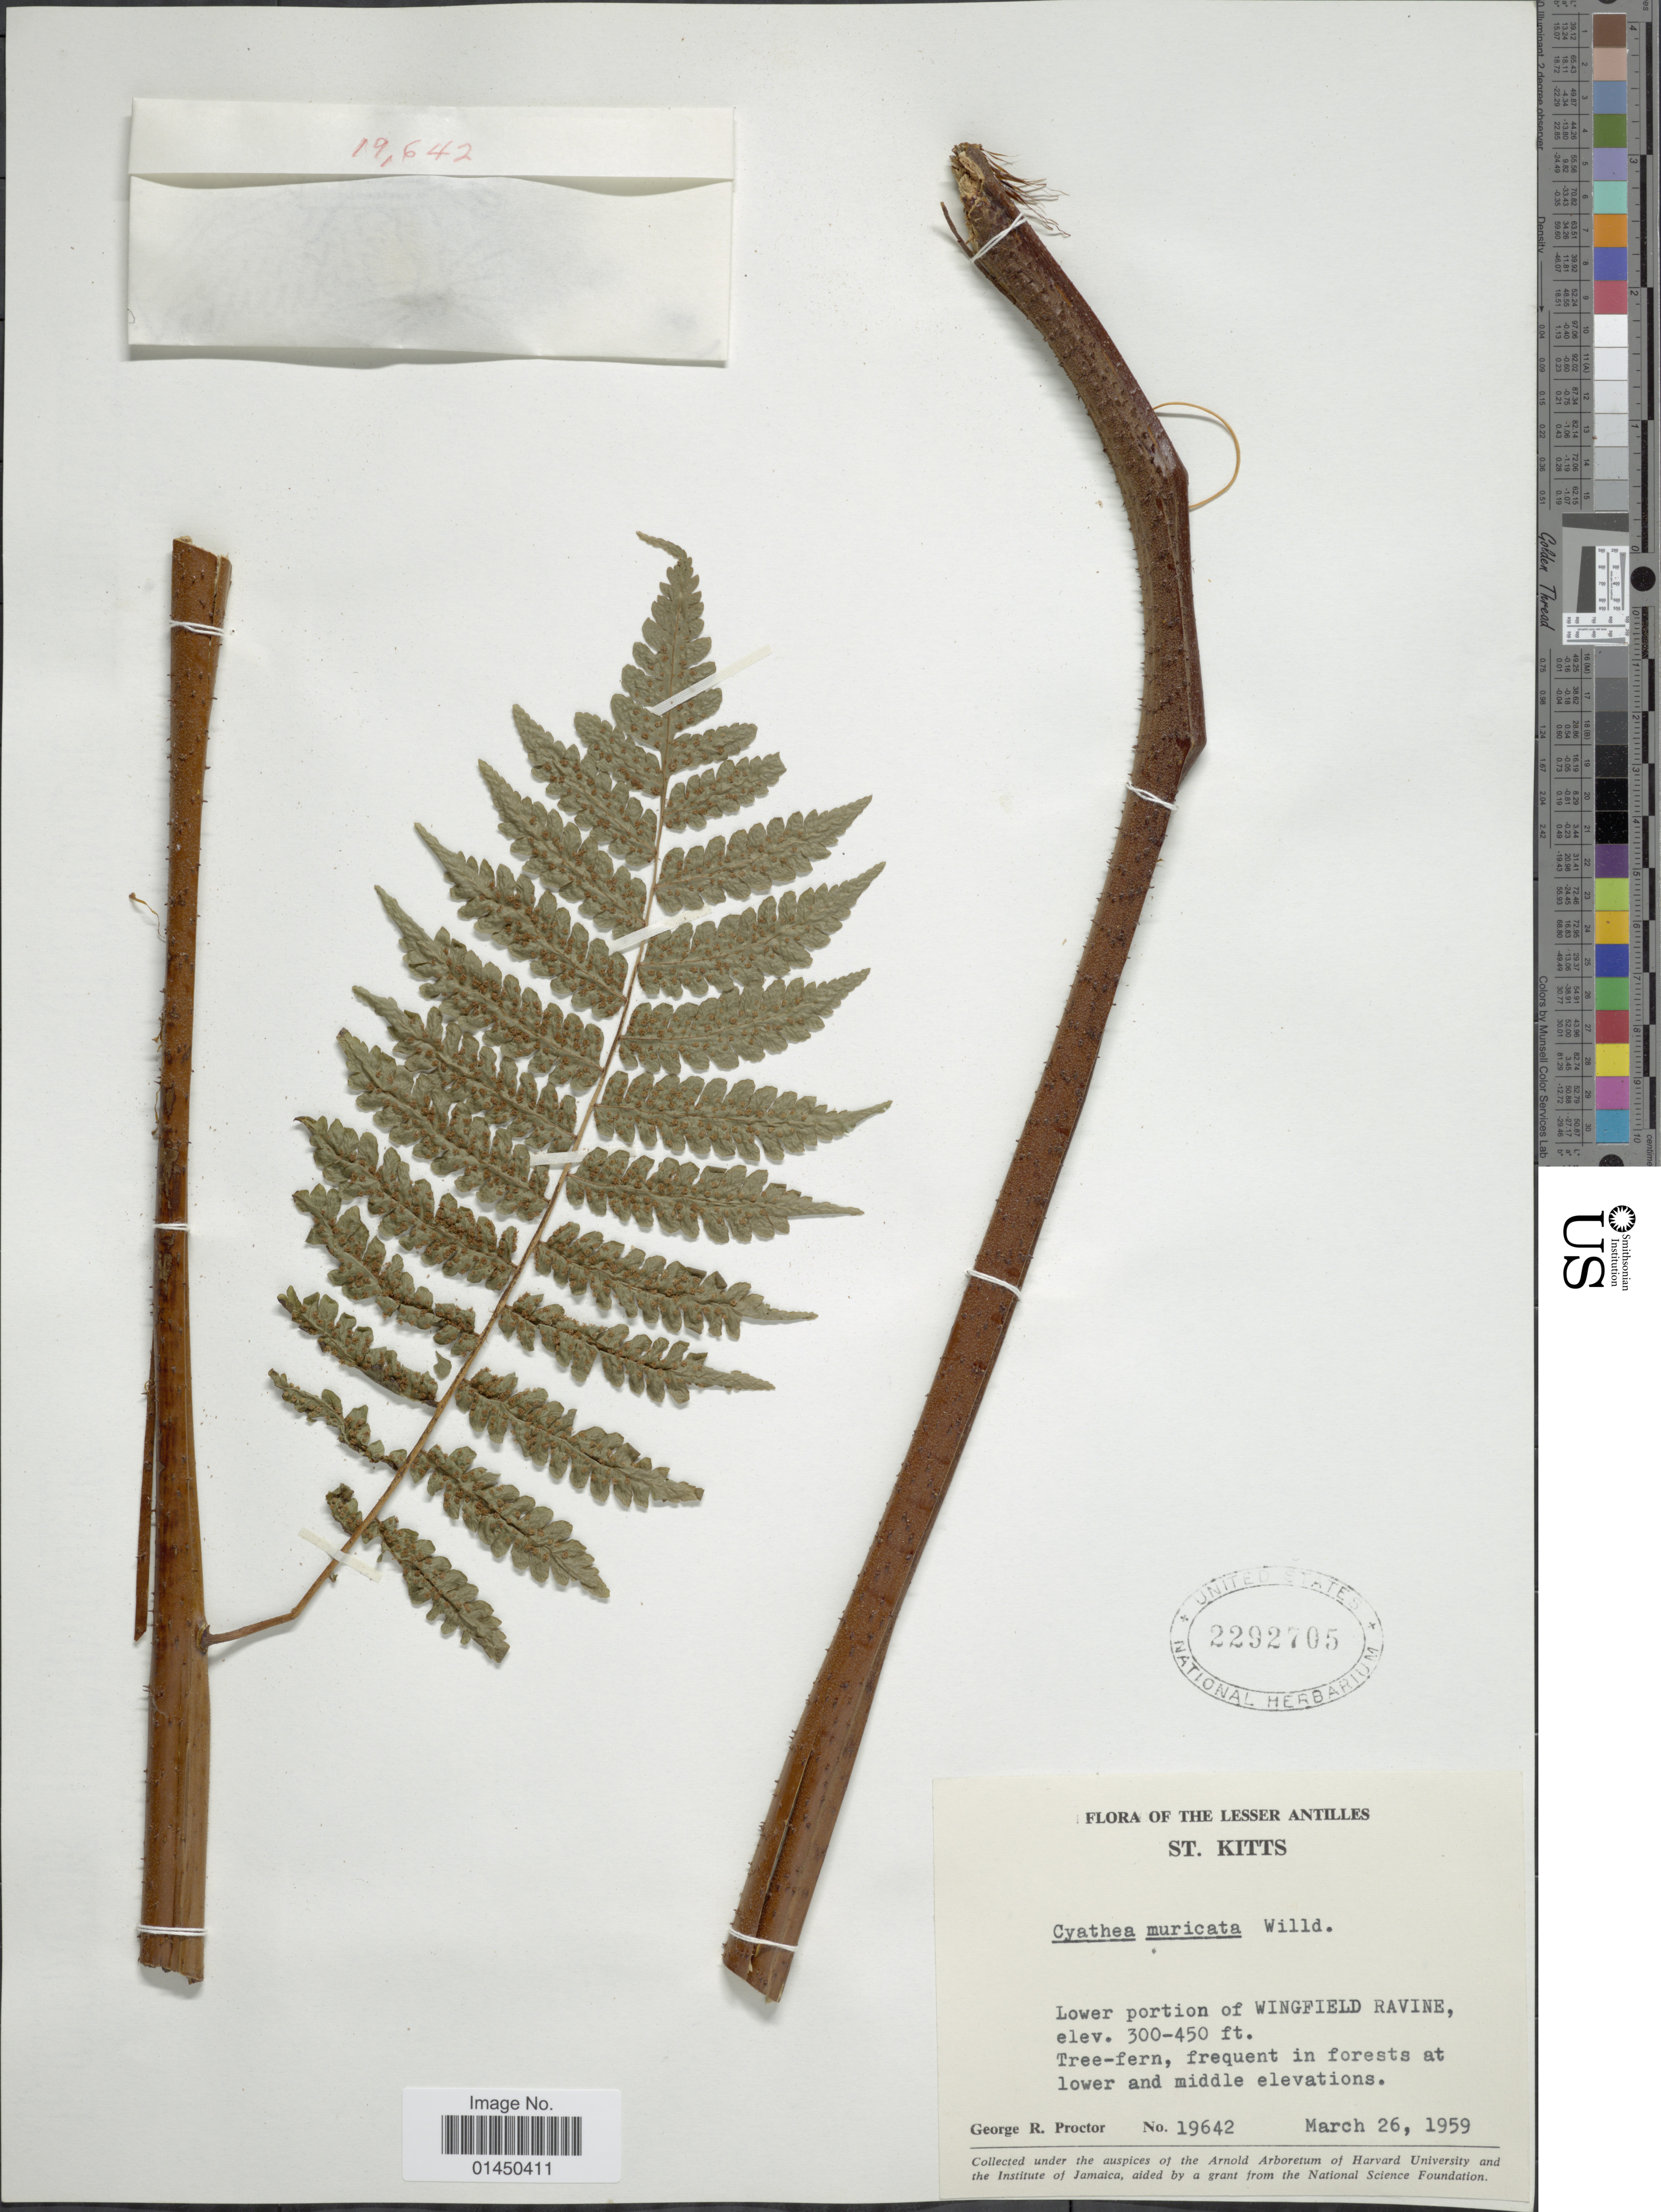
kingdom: Plantae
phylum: Tracheophyta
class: Polypodiopsida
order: Cyatheales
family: Cyatheaceae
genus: Cyathea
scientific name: Cyathea muricata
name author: (Willd.) Fée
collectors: G. R. Proctor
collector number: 19642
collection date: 1959-03-26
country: St. Christopher-Nevis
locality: The Lesser Antilles, St. Kitts, lower portion of Wingfield Ravine.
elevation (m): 91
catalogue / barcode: US 2292705